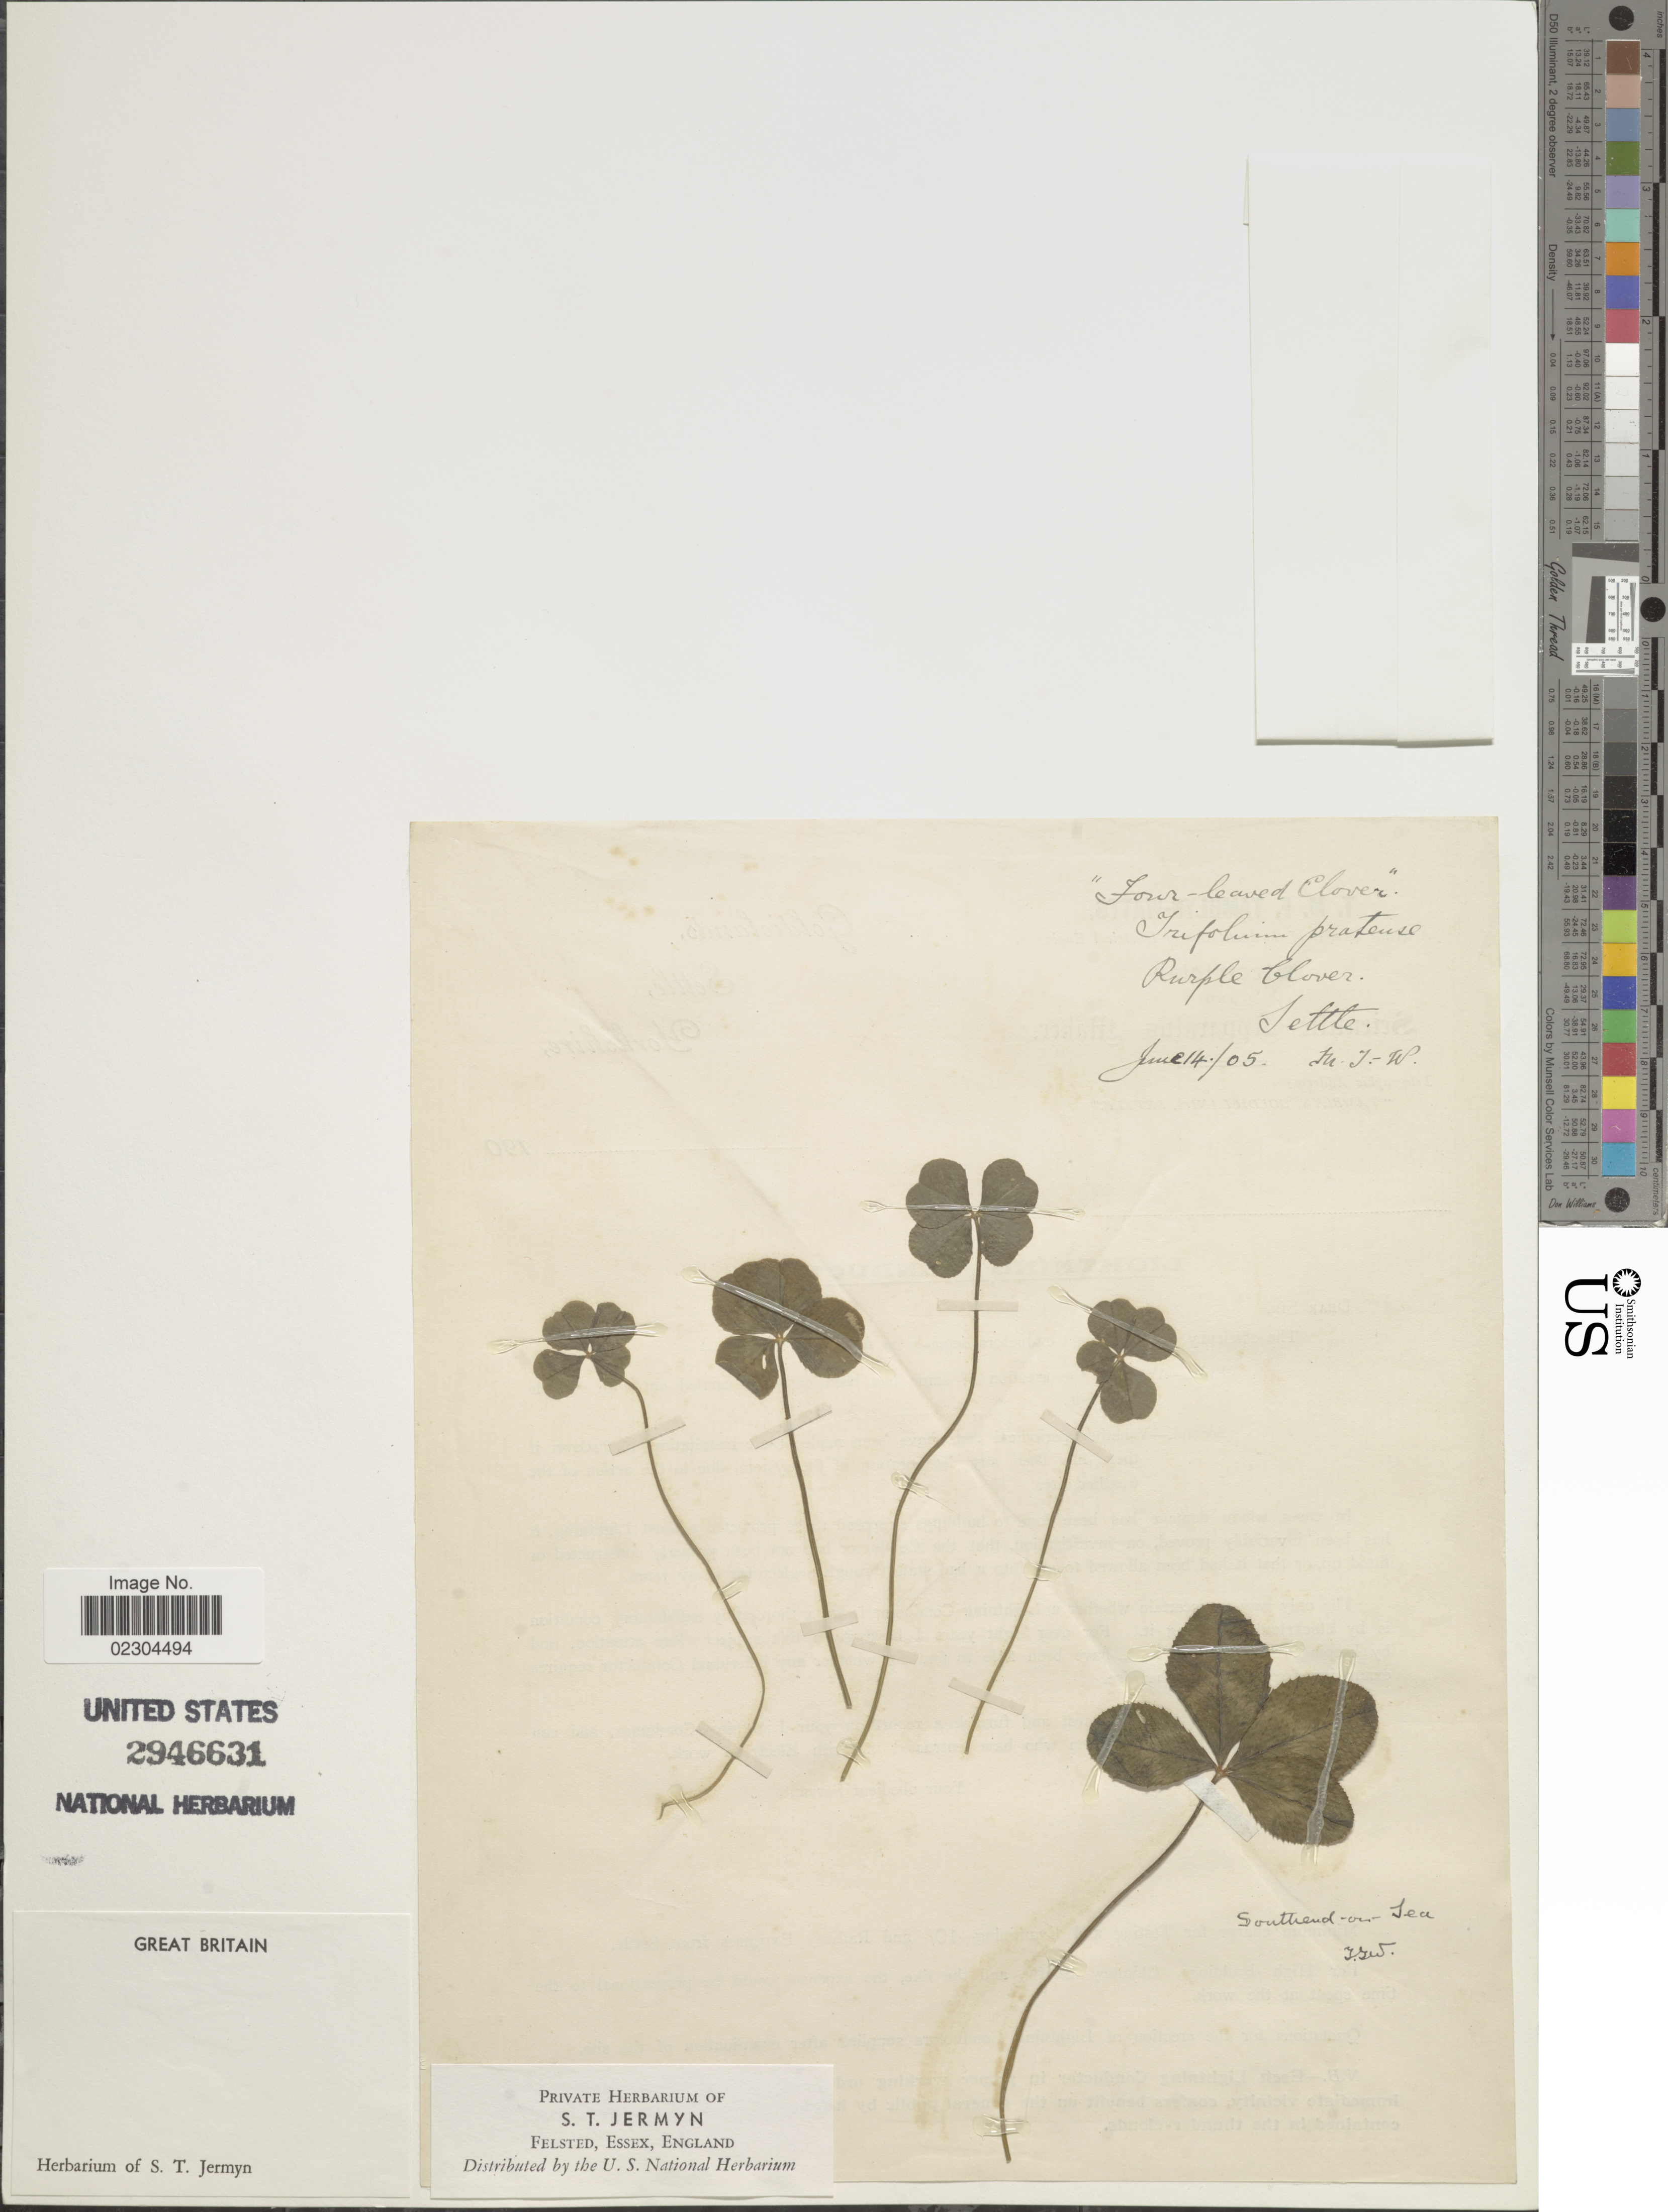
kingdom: Plantae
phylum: Tracheophyta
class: Magnoliopsida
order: Fabales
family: Fabaceae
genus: Trifolium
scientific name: Trifolium pratense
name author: L.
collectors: M. J. W.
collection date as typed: Transcribed d/m/y: 14/6/5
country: United Kingdom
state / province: England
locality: Great Britain, Settle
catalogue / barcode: US 2946631